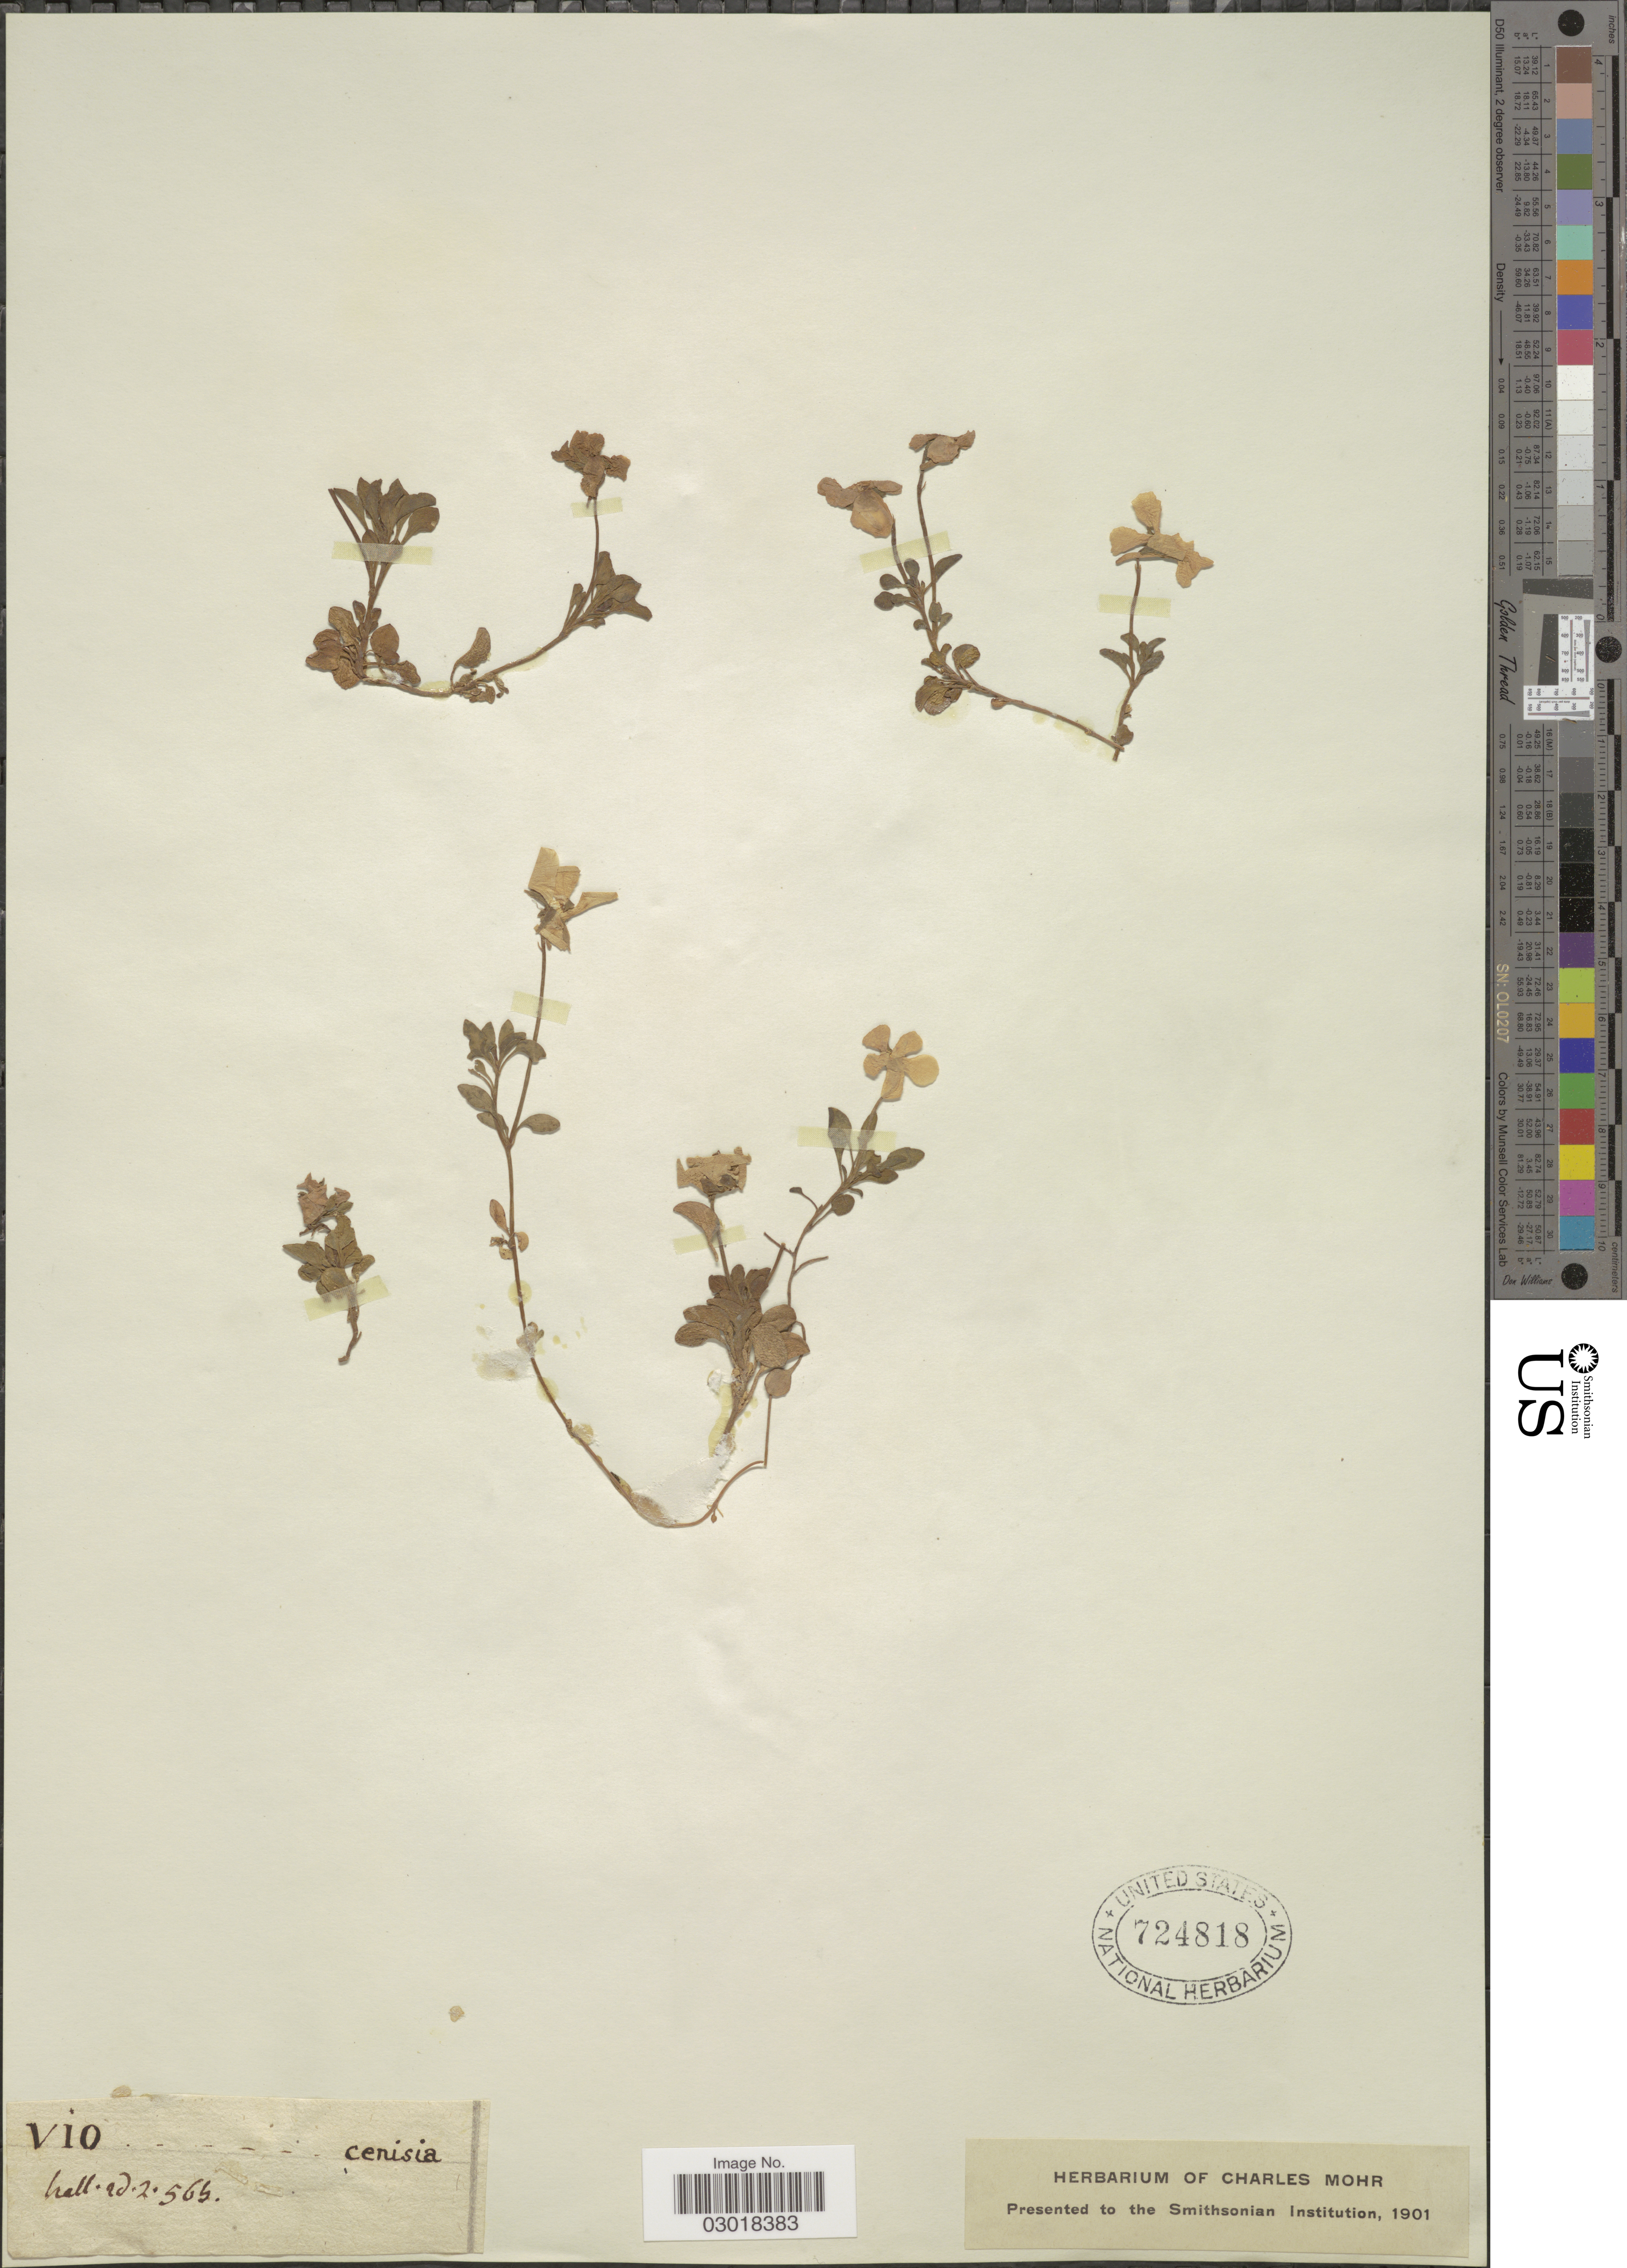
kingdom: Plantae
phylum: Tracheophyta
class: Magnoliopsida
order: Malpighiales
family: Violaceae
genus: Viola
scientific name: Viola cenisia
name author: L.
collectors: ex herb. Charles Mohr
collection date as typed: Transcribed d/m/y: 20/2/56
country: Italy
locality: Cenisia. [unsure placement]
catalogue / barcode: US 724818